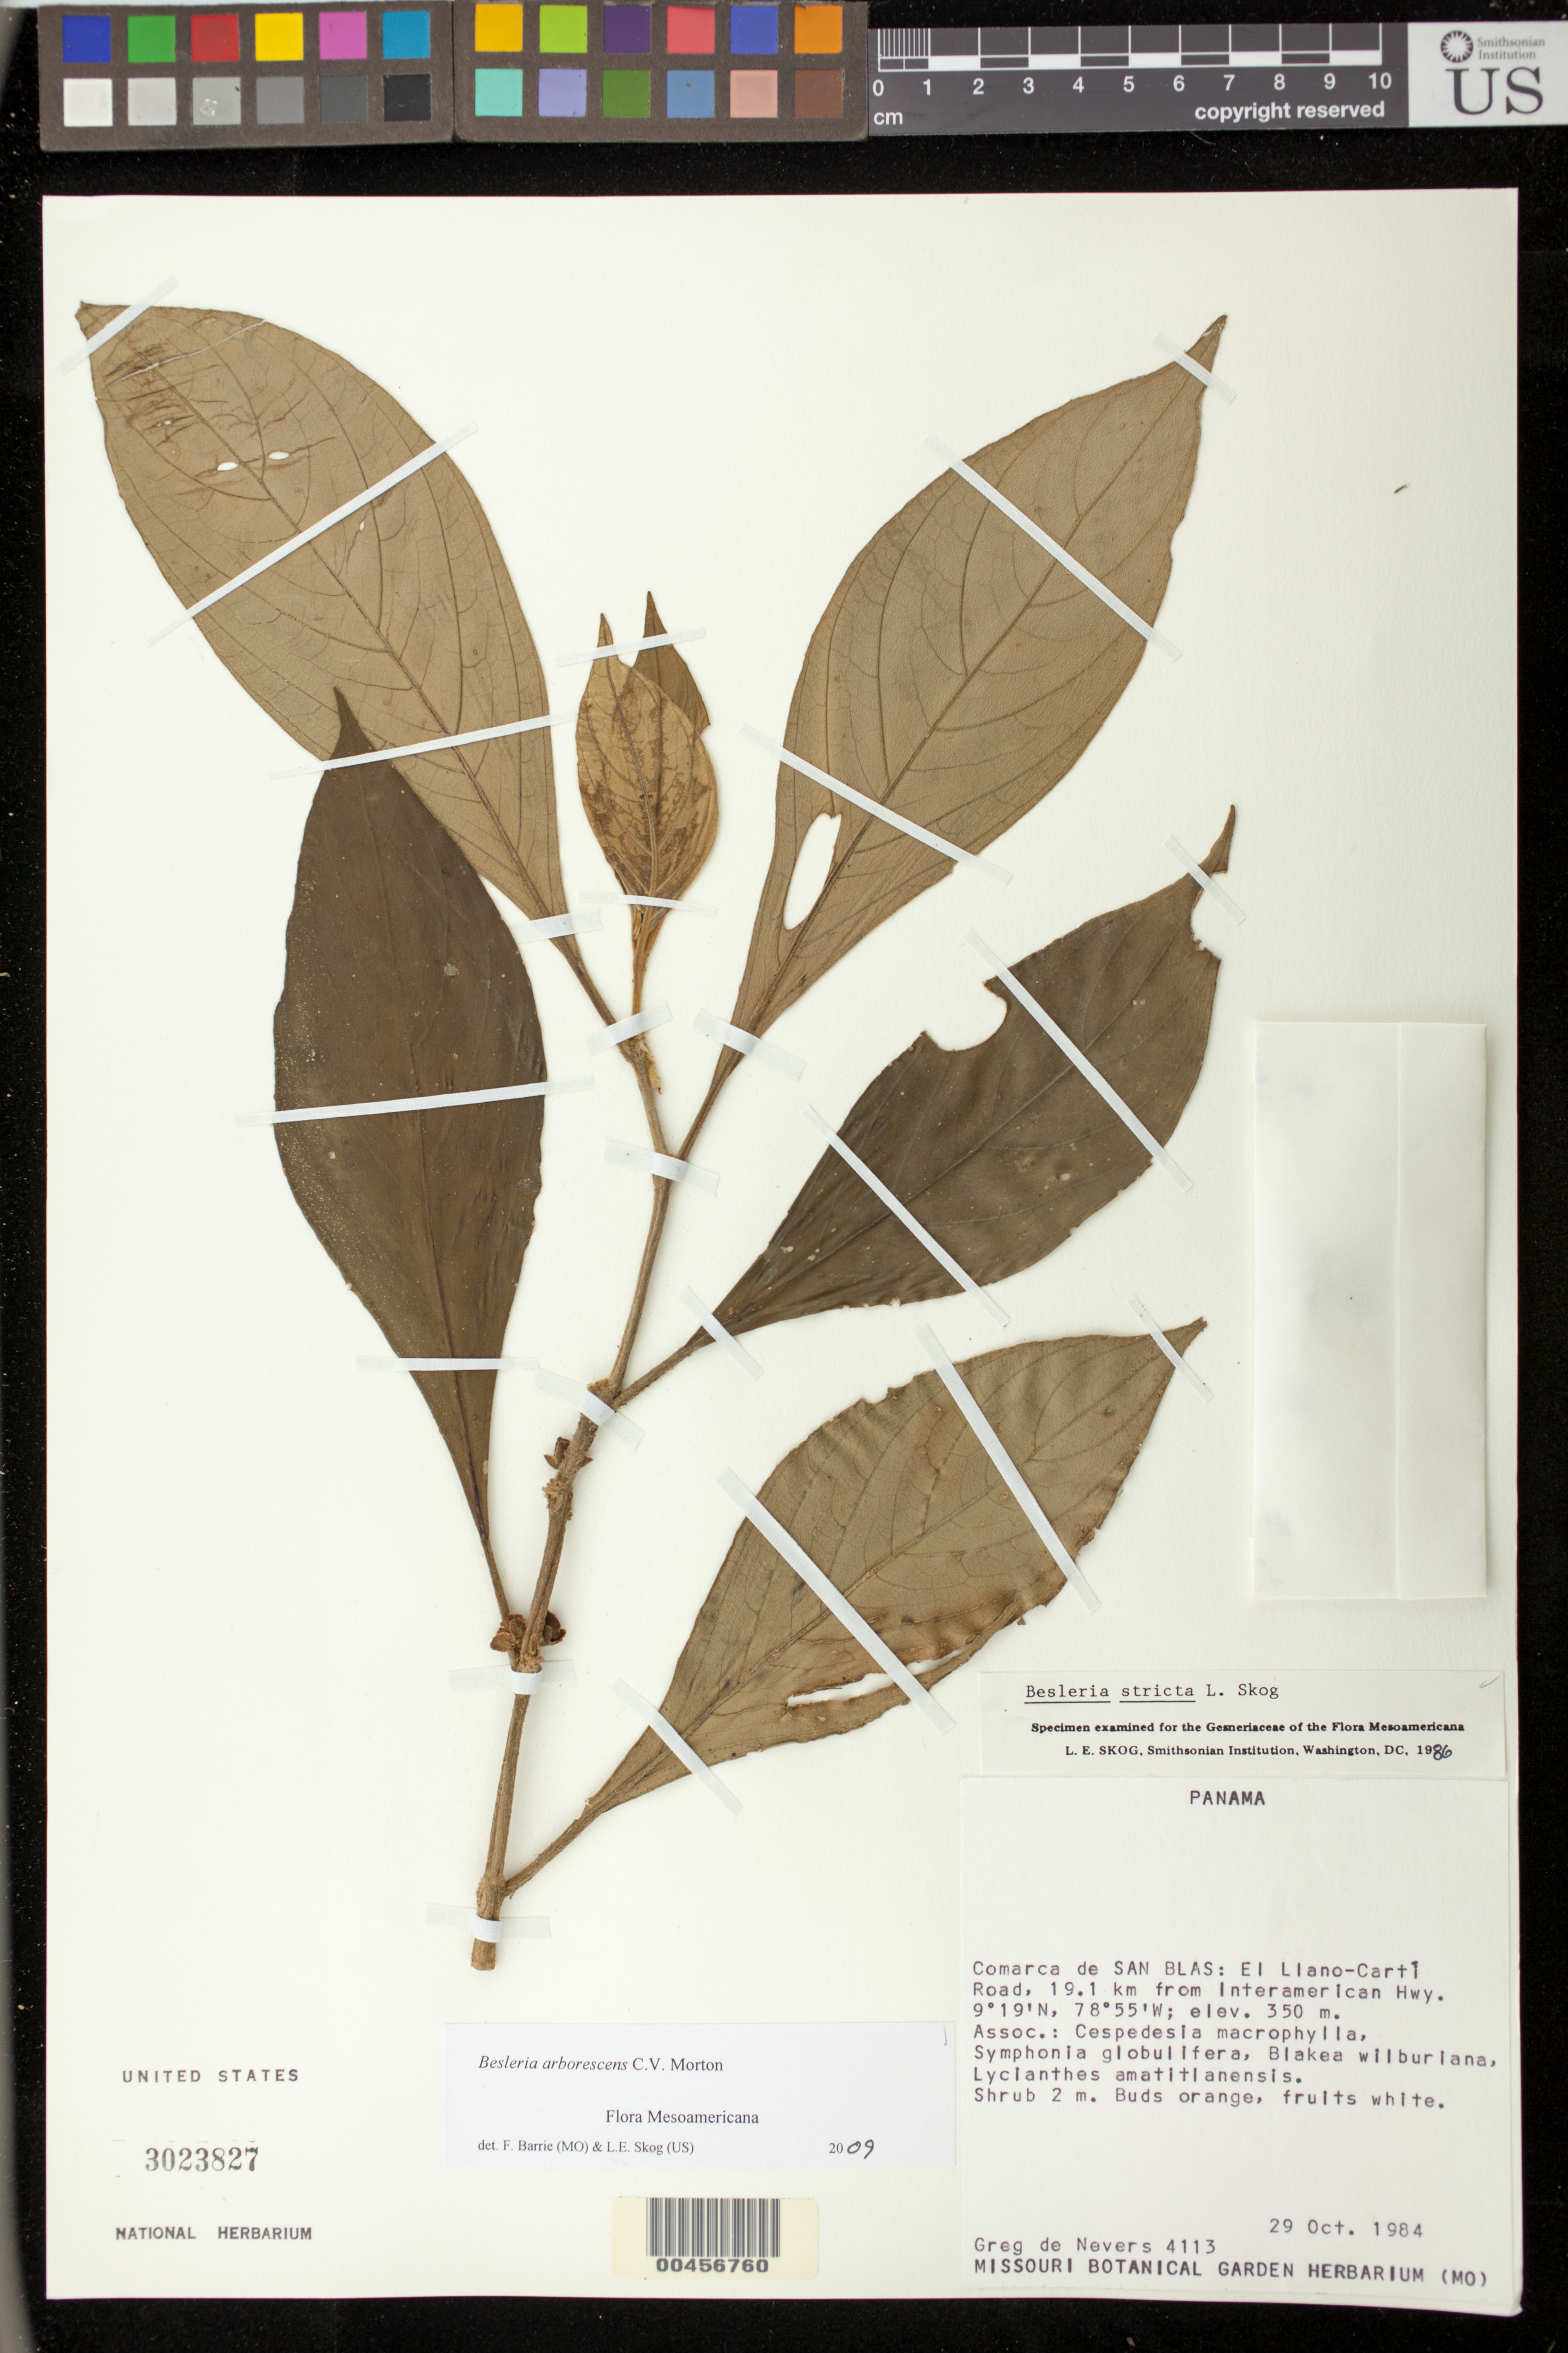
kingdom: Plantae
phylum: Tracheophyta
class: Magnoliopsida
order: Lamiales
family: Gesneriaceae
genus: Besleria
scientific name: Besleria arborescens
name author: C.V. Morton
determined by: Barrie, F. R.; Skog, Laurence E.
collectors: G. C. de Nevers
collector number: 4113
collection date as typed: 29 Oct 1984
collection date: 1984-10-29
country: Panama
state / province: Kuna Yala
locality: Comarca de San Blas: El Llano-Cartí road, 19.1 km from Interamerican Hwy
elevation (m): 350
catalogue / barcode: US 3023827